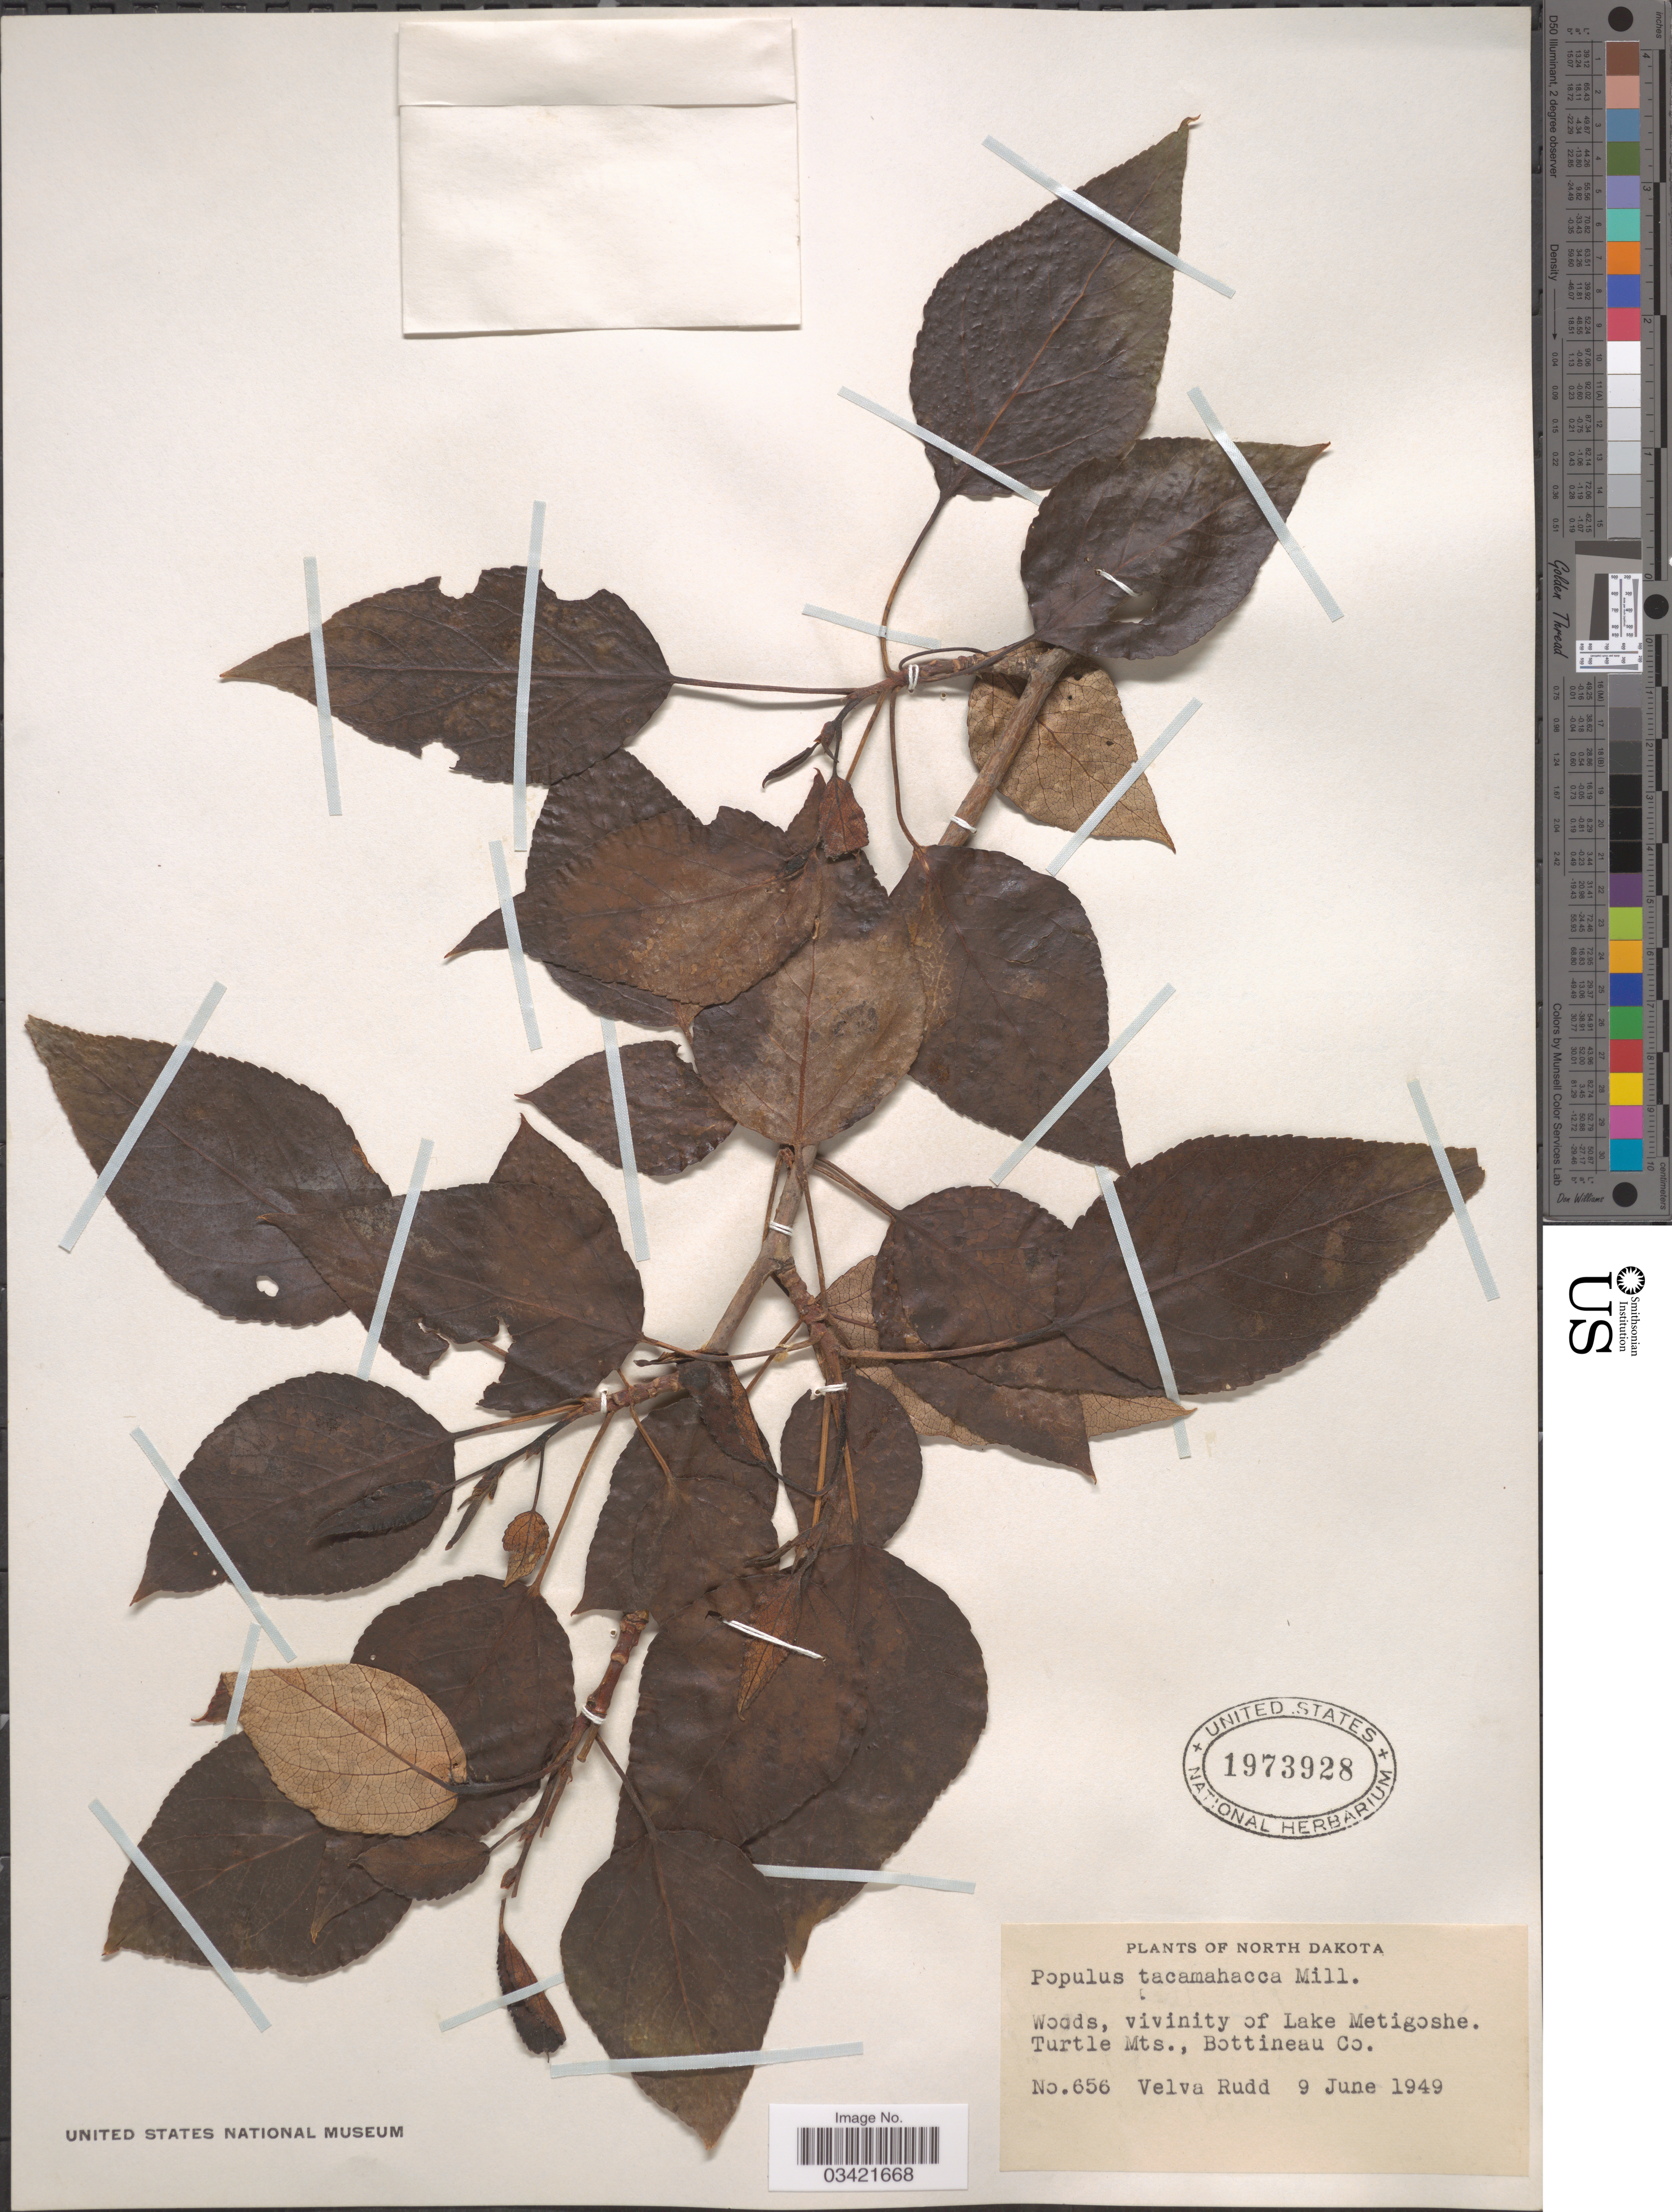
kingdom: Plantae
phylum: Tracheophyta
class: Magnoliopsida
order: Malpighiales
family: Salicaceae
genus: Populus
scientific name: Populus balsamifera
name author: L.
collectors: V. E. Rudd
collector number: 656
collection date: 1949-06-09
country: United States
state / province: North Dakota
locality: Vicinity of Lake Metigoshe. Turtle Mts., Bottineau Co.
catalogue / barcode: US 1973928